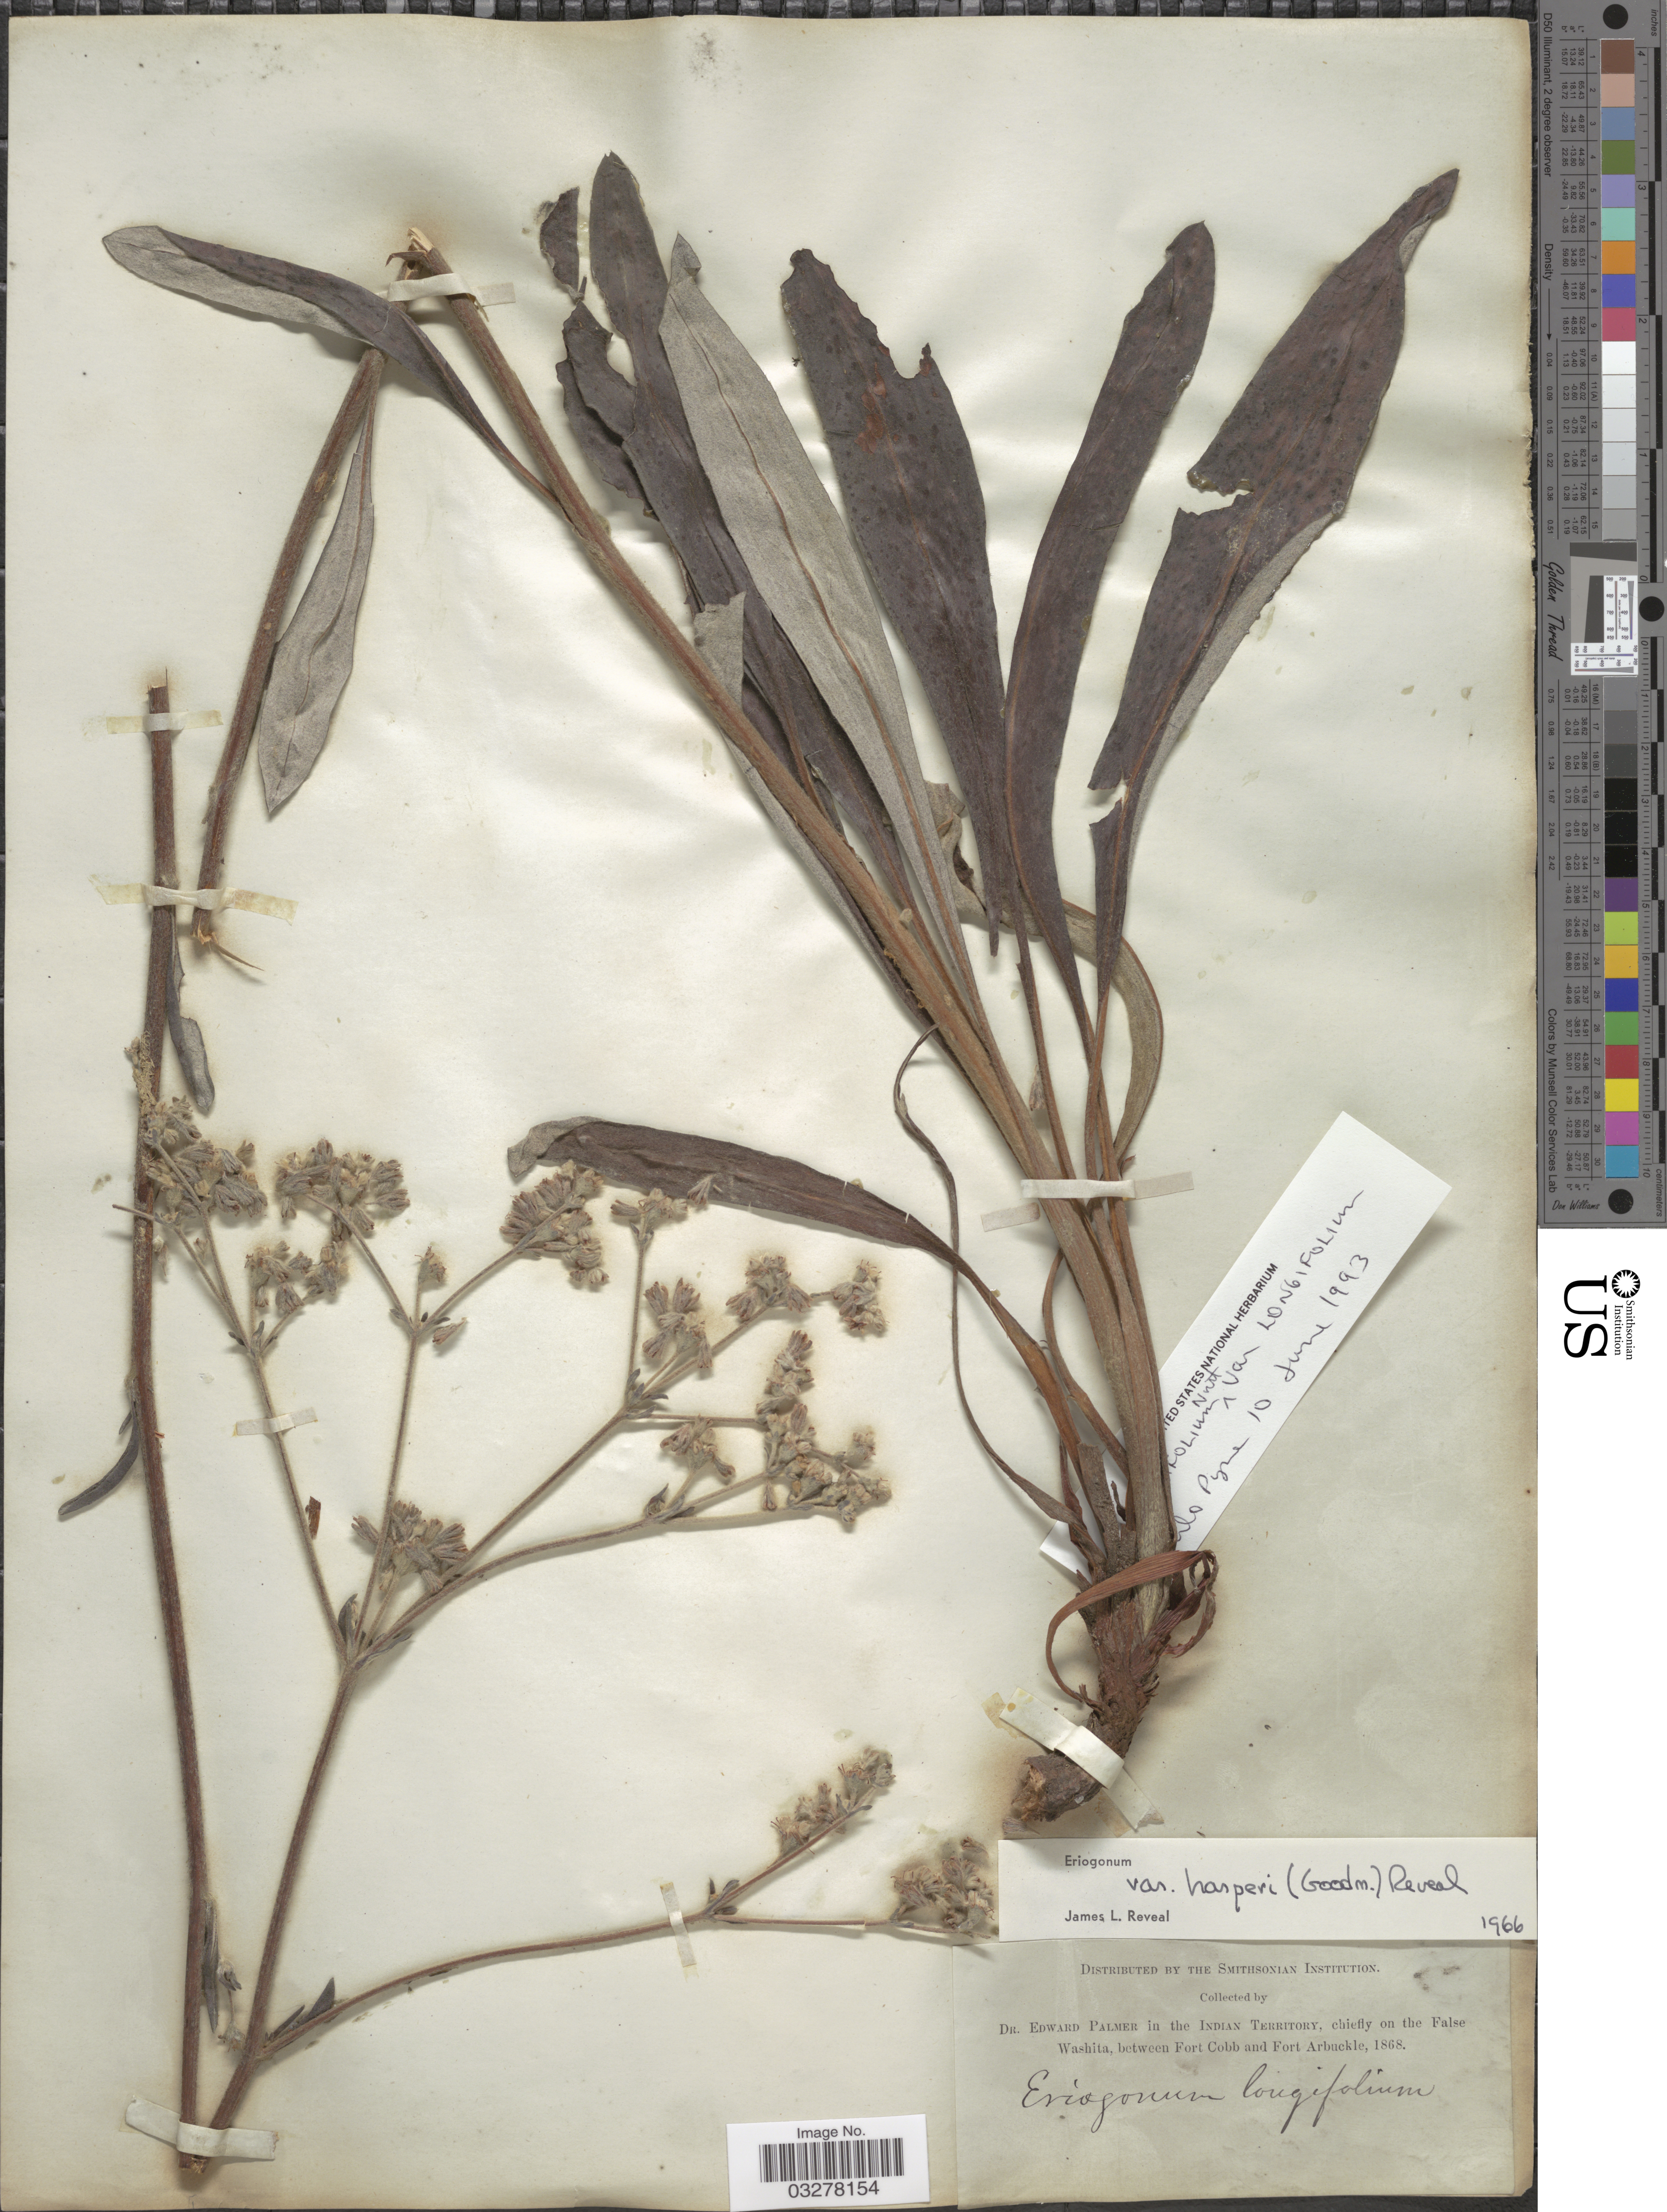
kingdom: Plantae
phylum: Tracheophyta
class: Magnoliopsida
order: Caryophyllales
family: Polygonaceae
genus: Eriogonum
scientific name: Eriogonum longifolium var. longifolium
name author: Nutt.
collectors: E. Palmer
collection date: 1868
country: United States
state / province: Oklahoma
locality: Indian Territory, chiefly on the False Washita, between Fort Cobb and Fort Arbuckle.